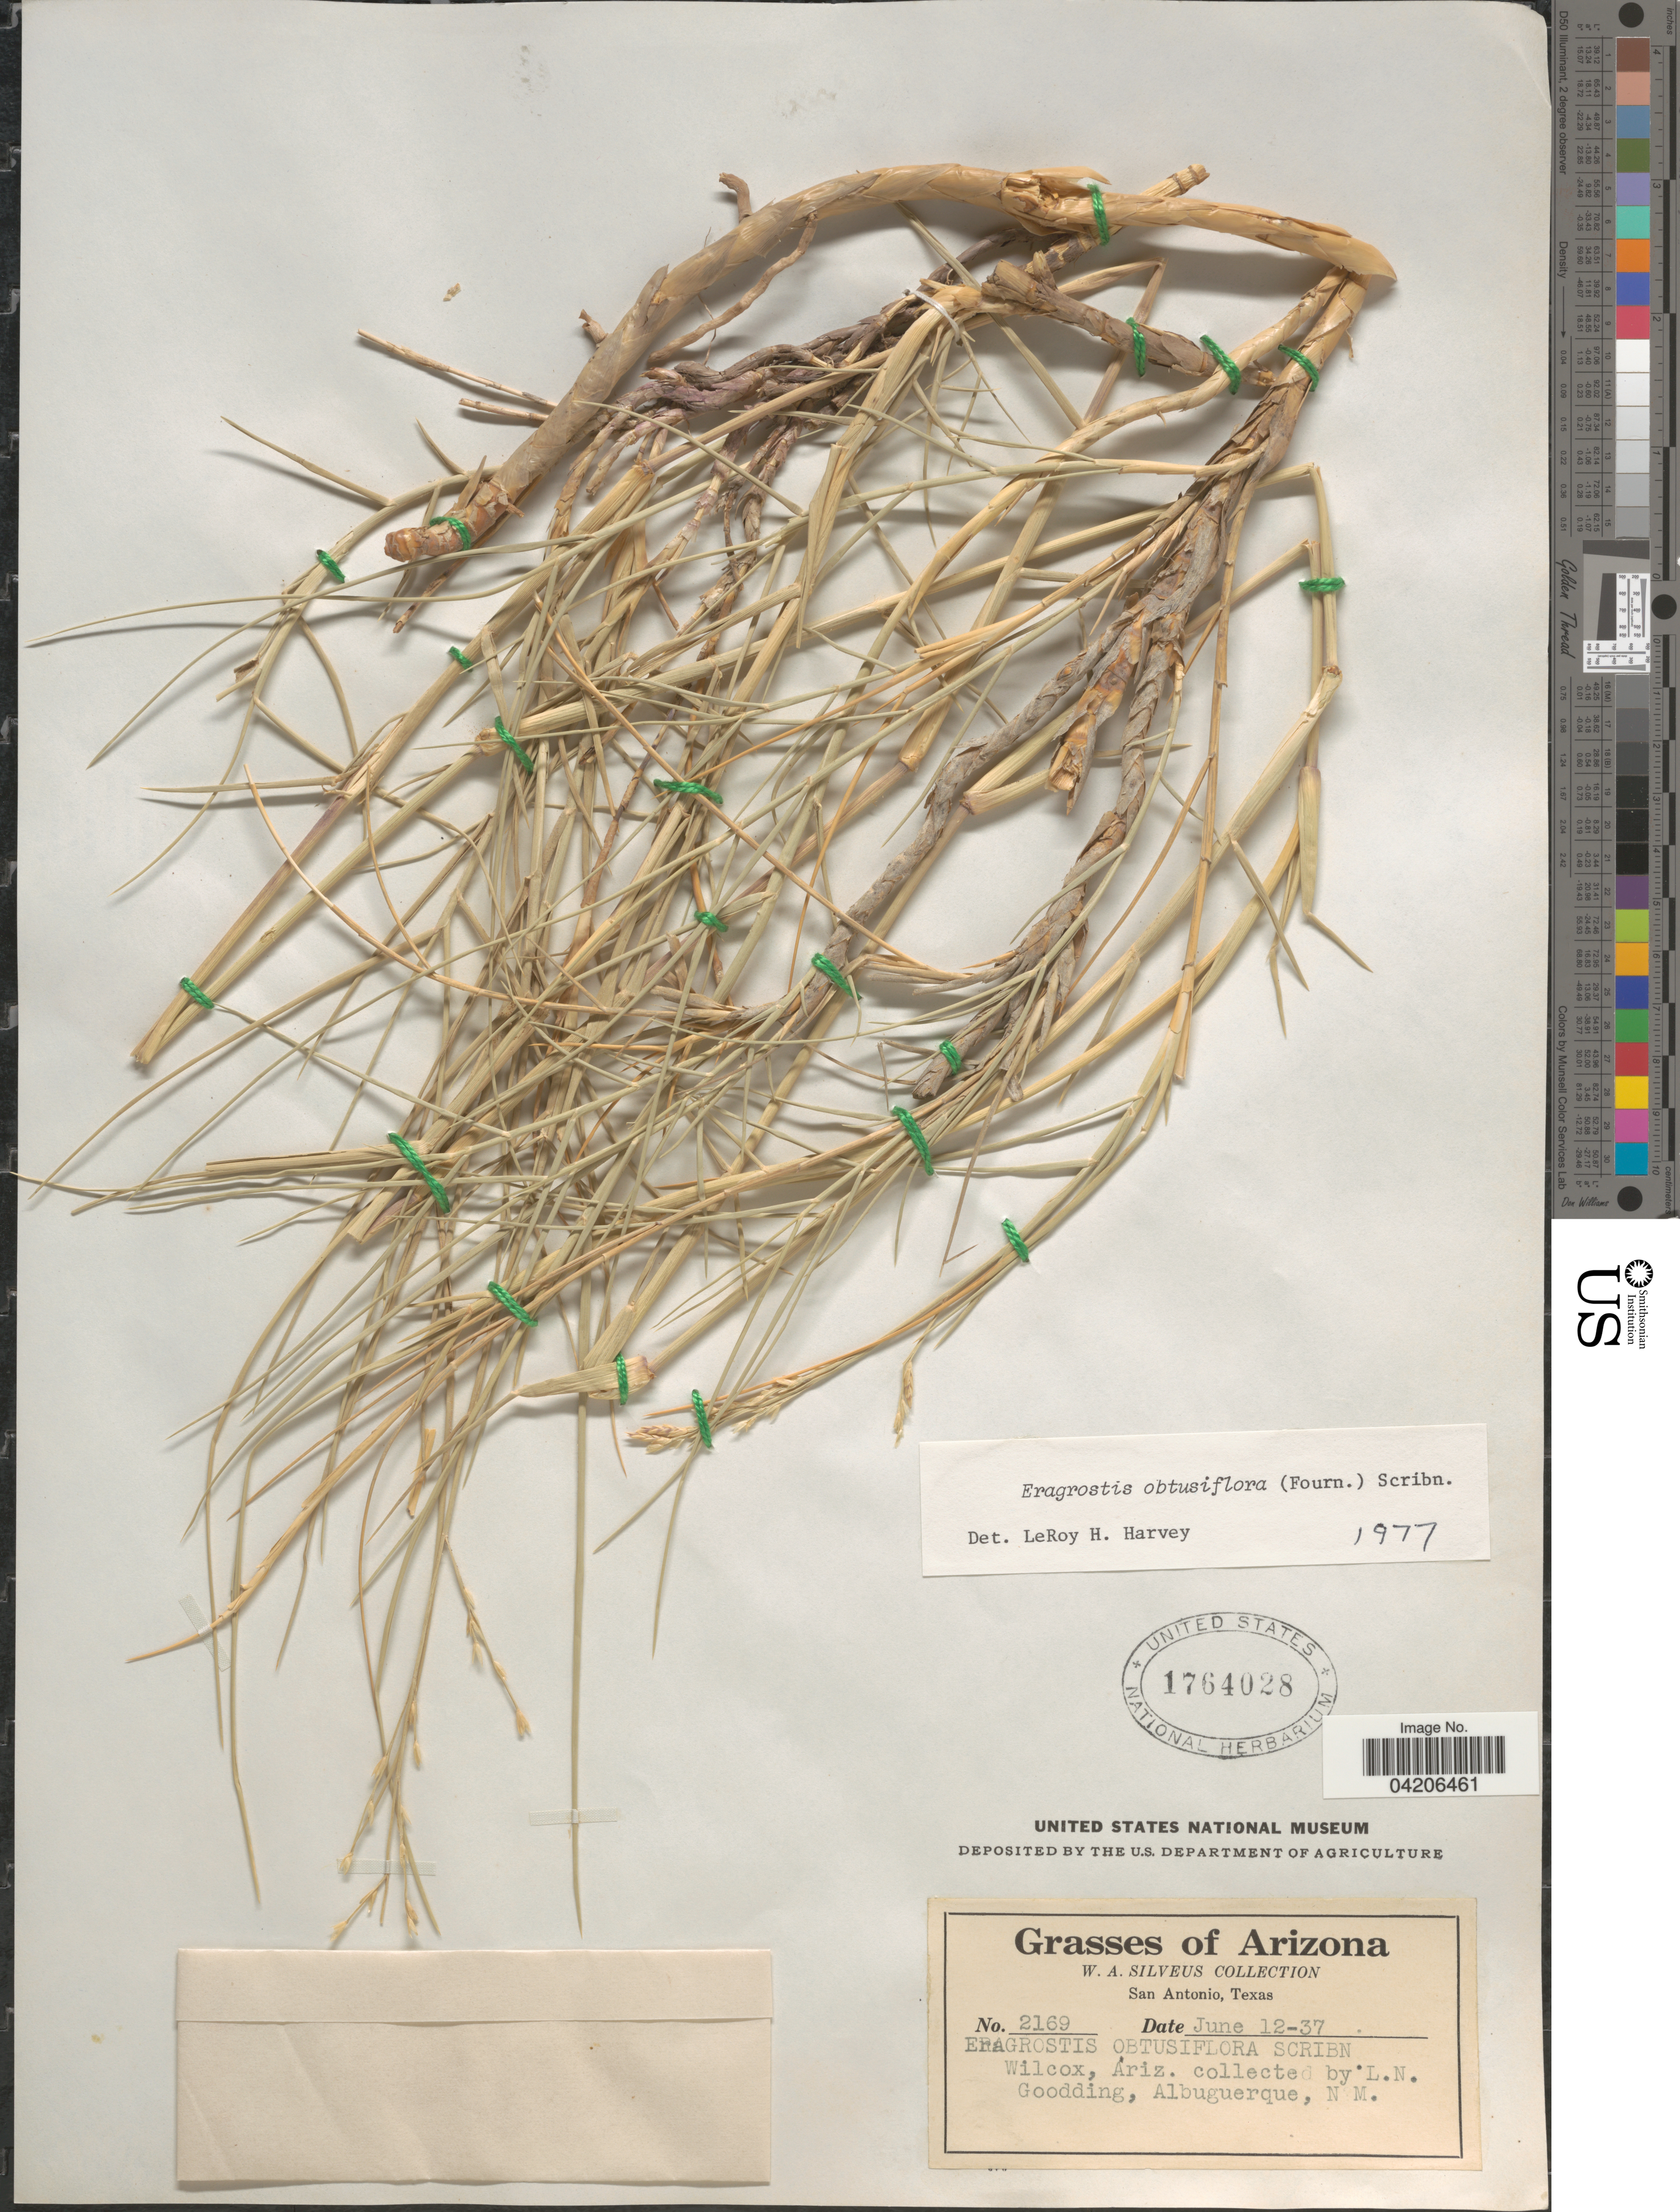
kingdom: Plantae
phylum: Tracheophyta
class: Liliopsida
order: Poales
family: Poaceae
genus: Kalinia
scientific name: Kalinia obtusiflora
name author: (E. Fourn.) H.L. Bell & Columbus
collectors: L. N. Goodding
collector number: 2169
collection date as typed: Transcribed d/m/y: 12/6/37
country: United States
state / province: Arizona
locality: Wilcox.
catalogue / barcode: US 1764028